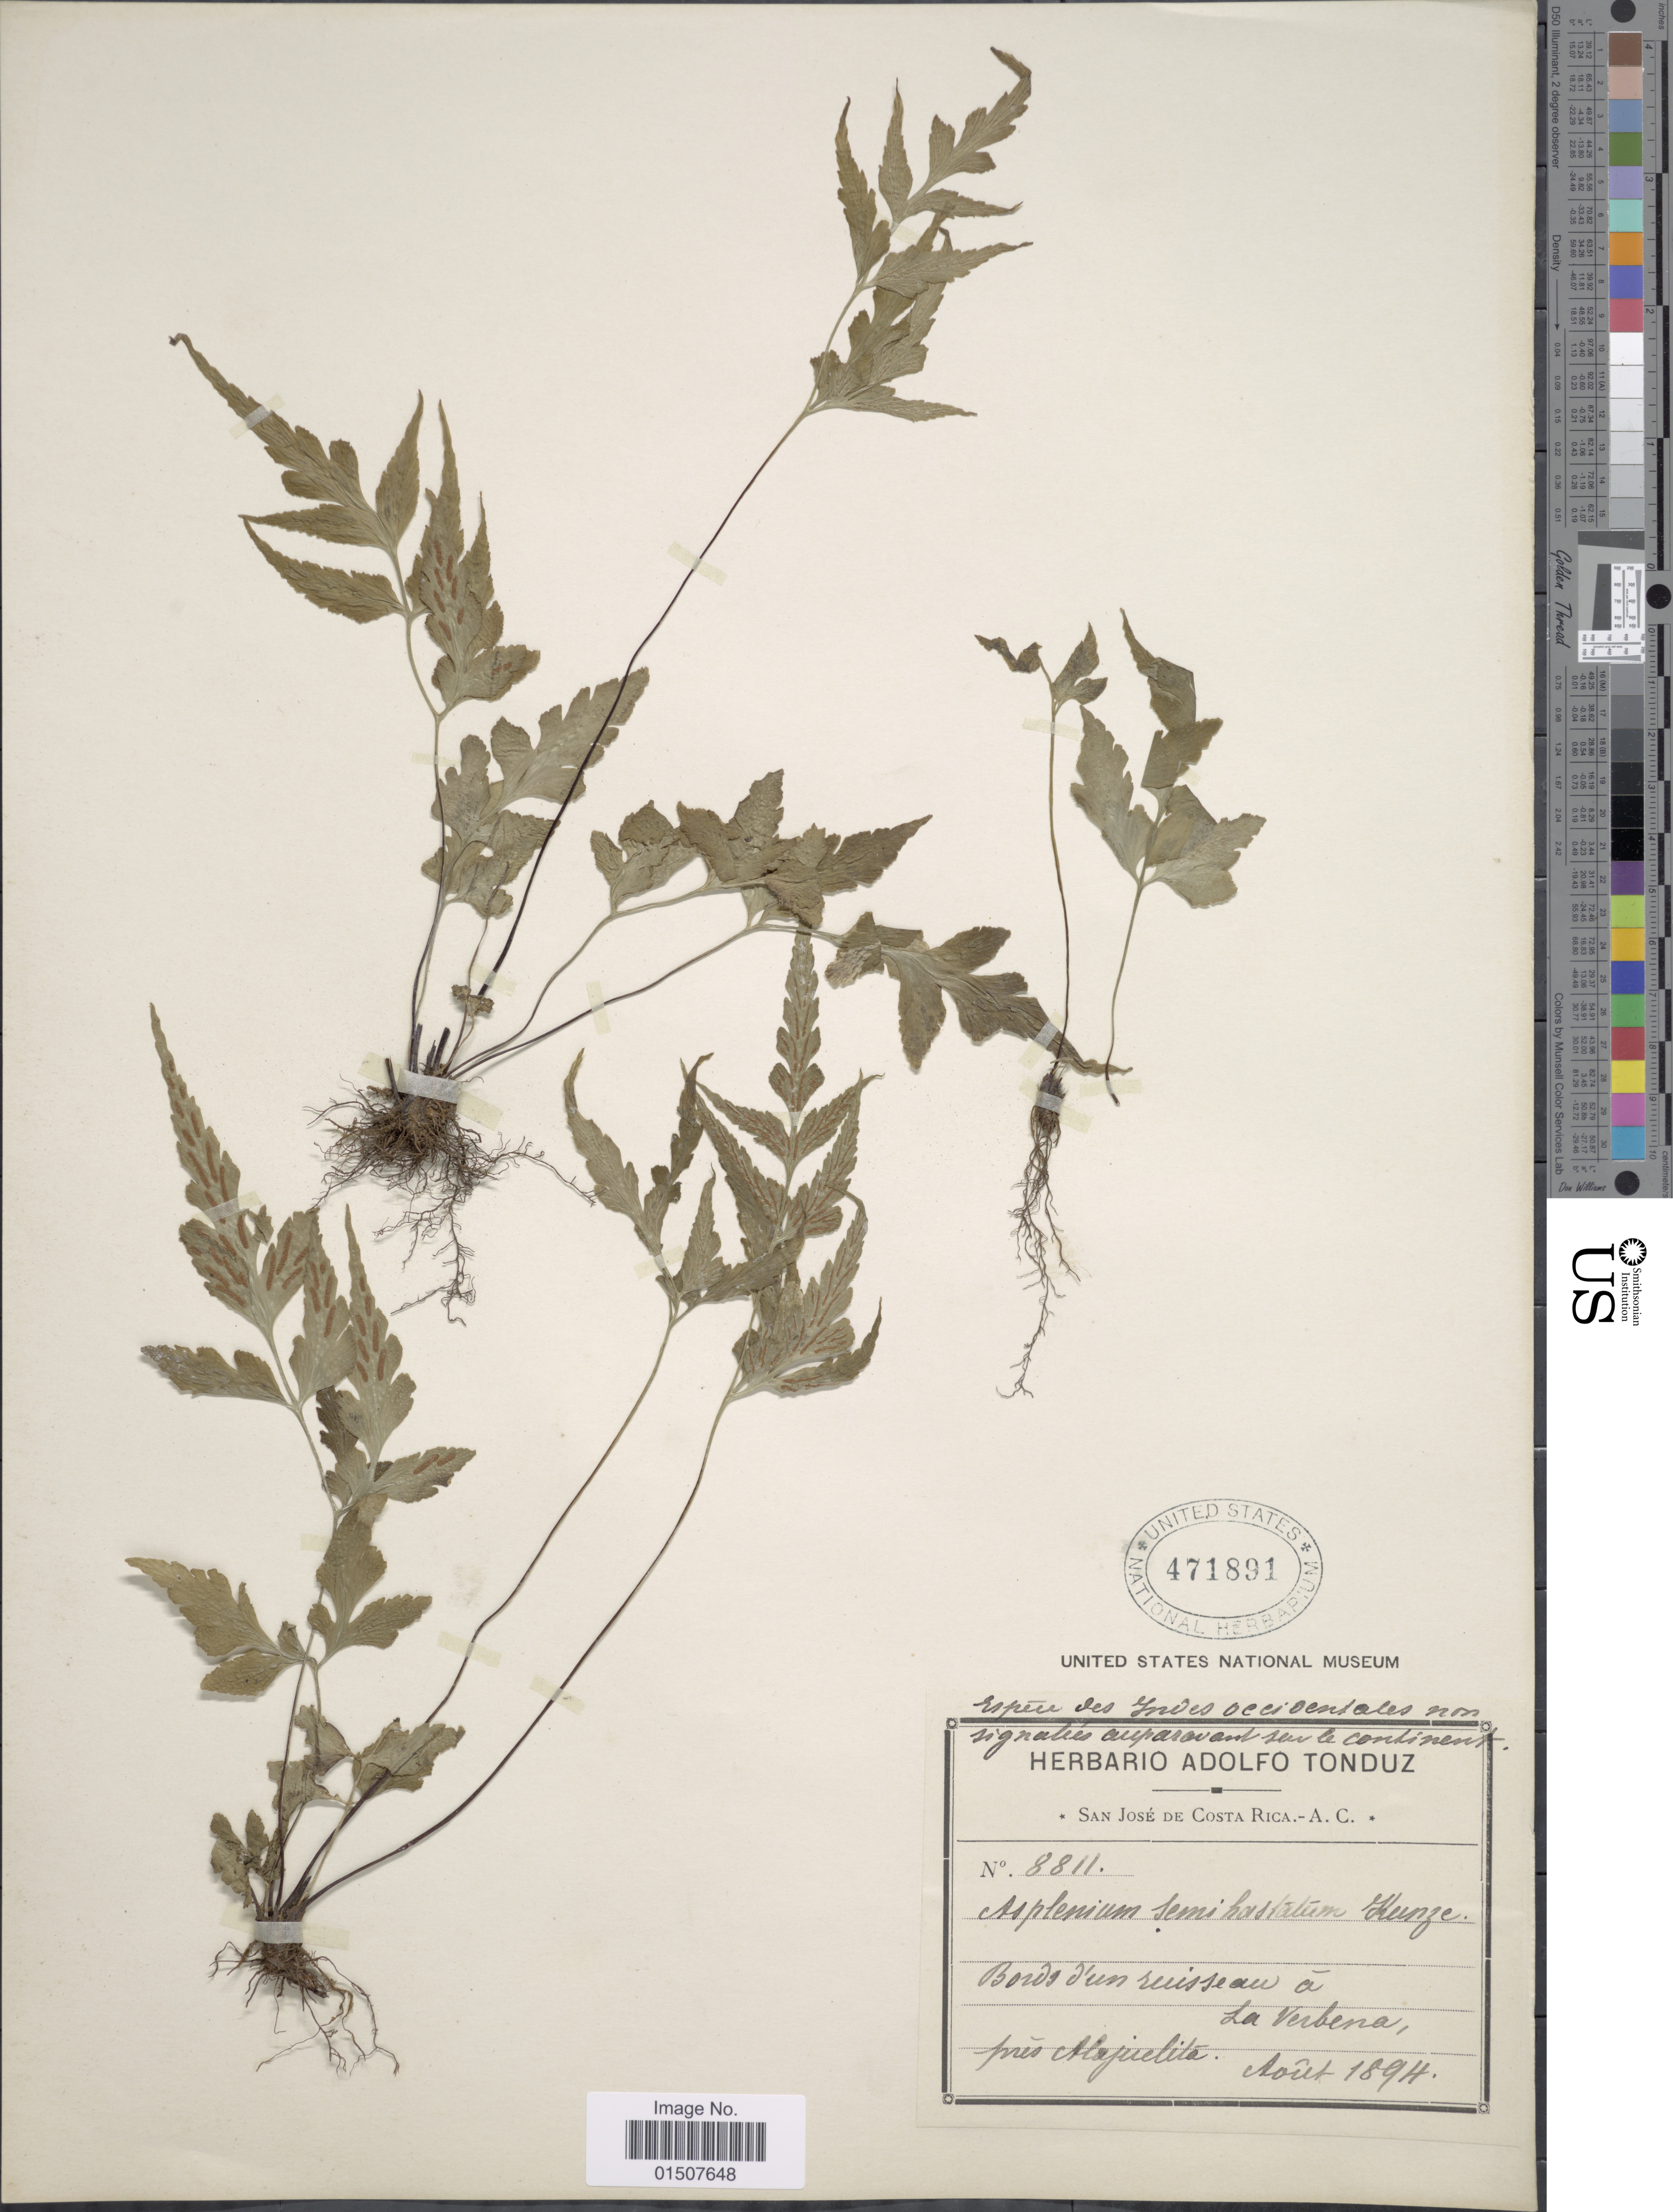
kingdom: Plantae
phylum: Tracheophyta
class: Polypodiopsida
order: Polypodiales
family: Aspleniaceae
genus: Asplenium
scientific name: Asplenium pumilum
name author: Sw.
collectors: ex Herb. Adolfo Tonduz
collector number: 8811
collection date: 1894-08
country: Costa Rica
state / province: San José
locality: Bords d'un ruisseau a La Verbena, près Alajuelita.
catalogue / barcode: US 471891